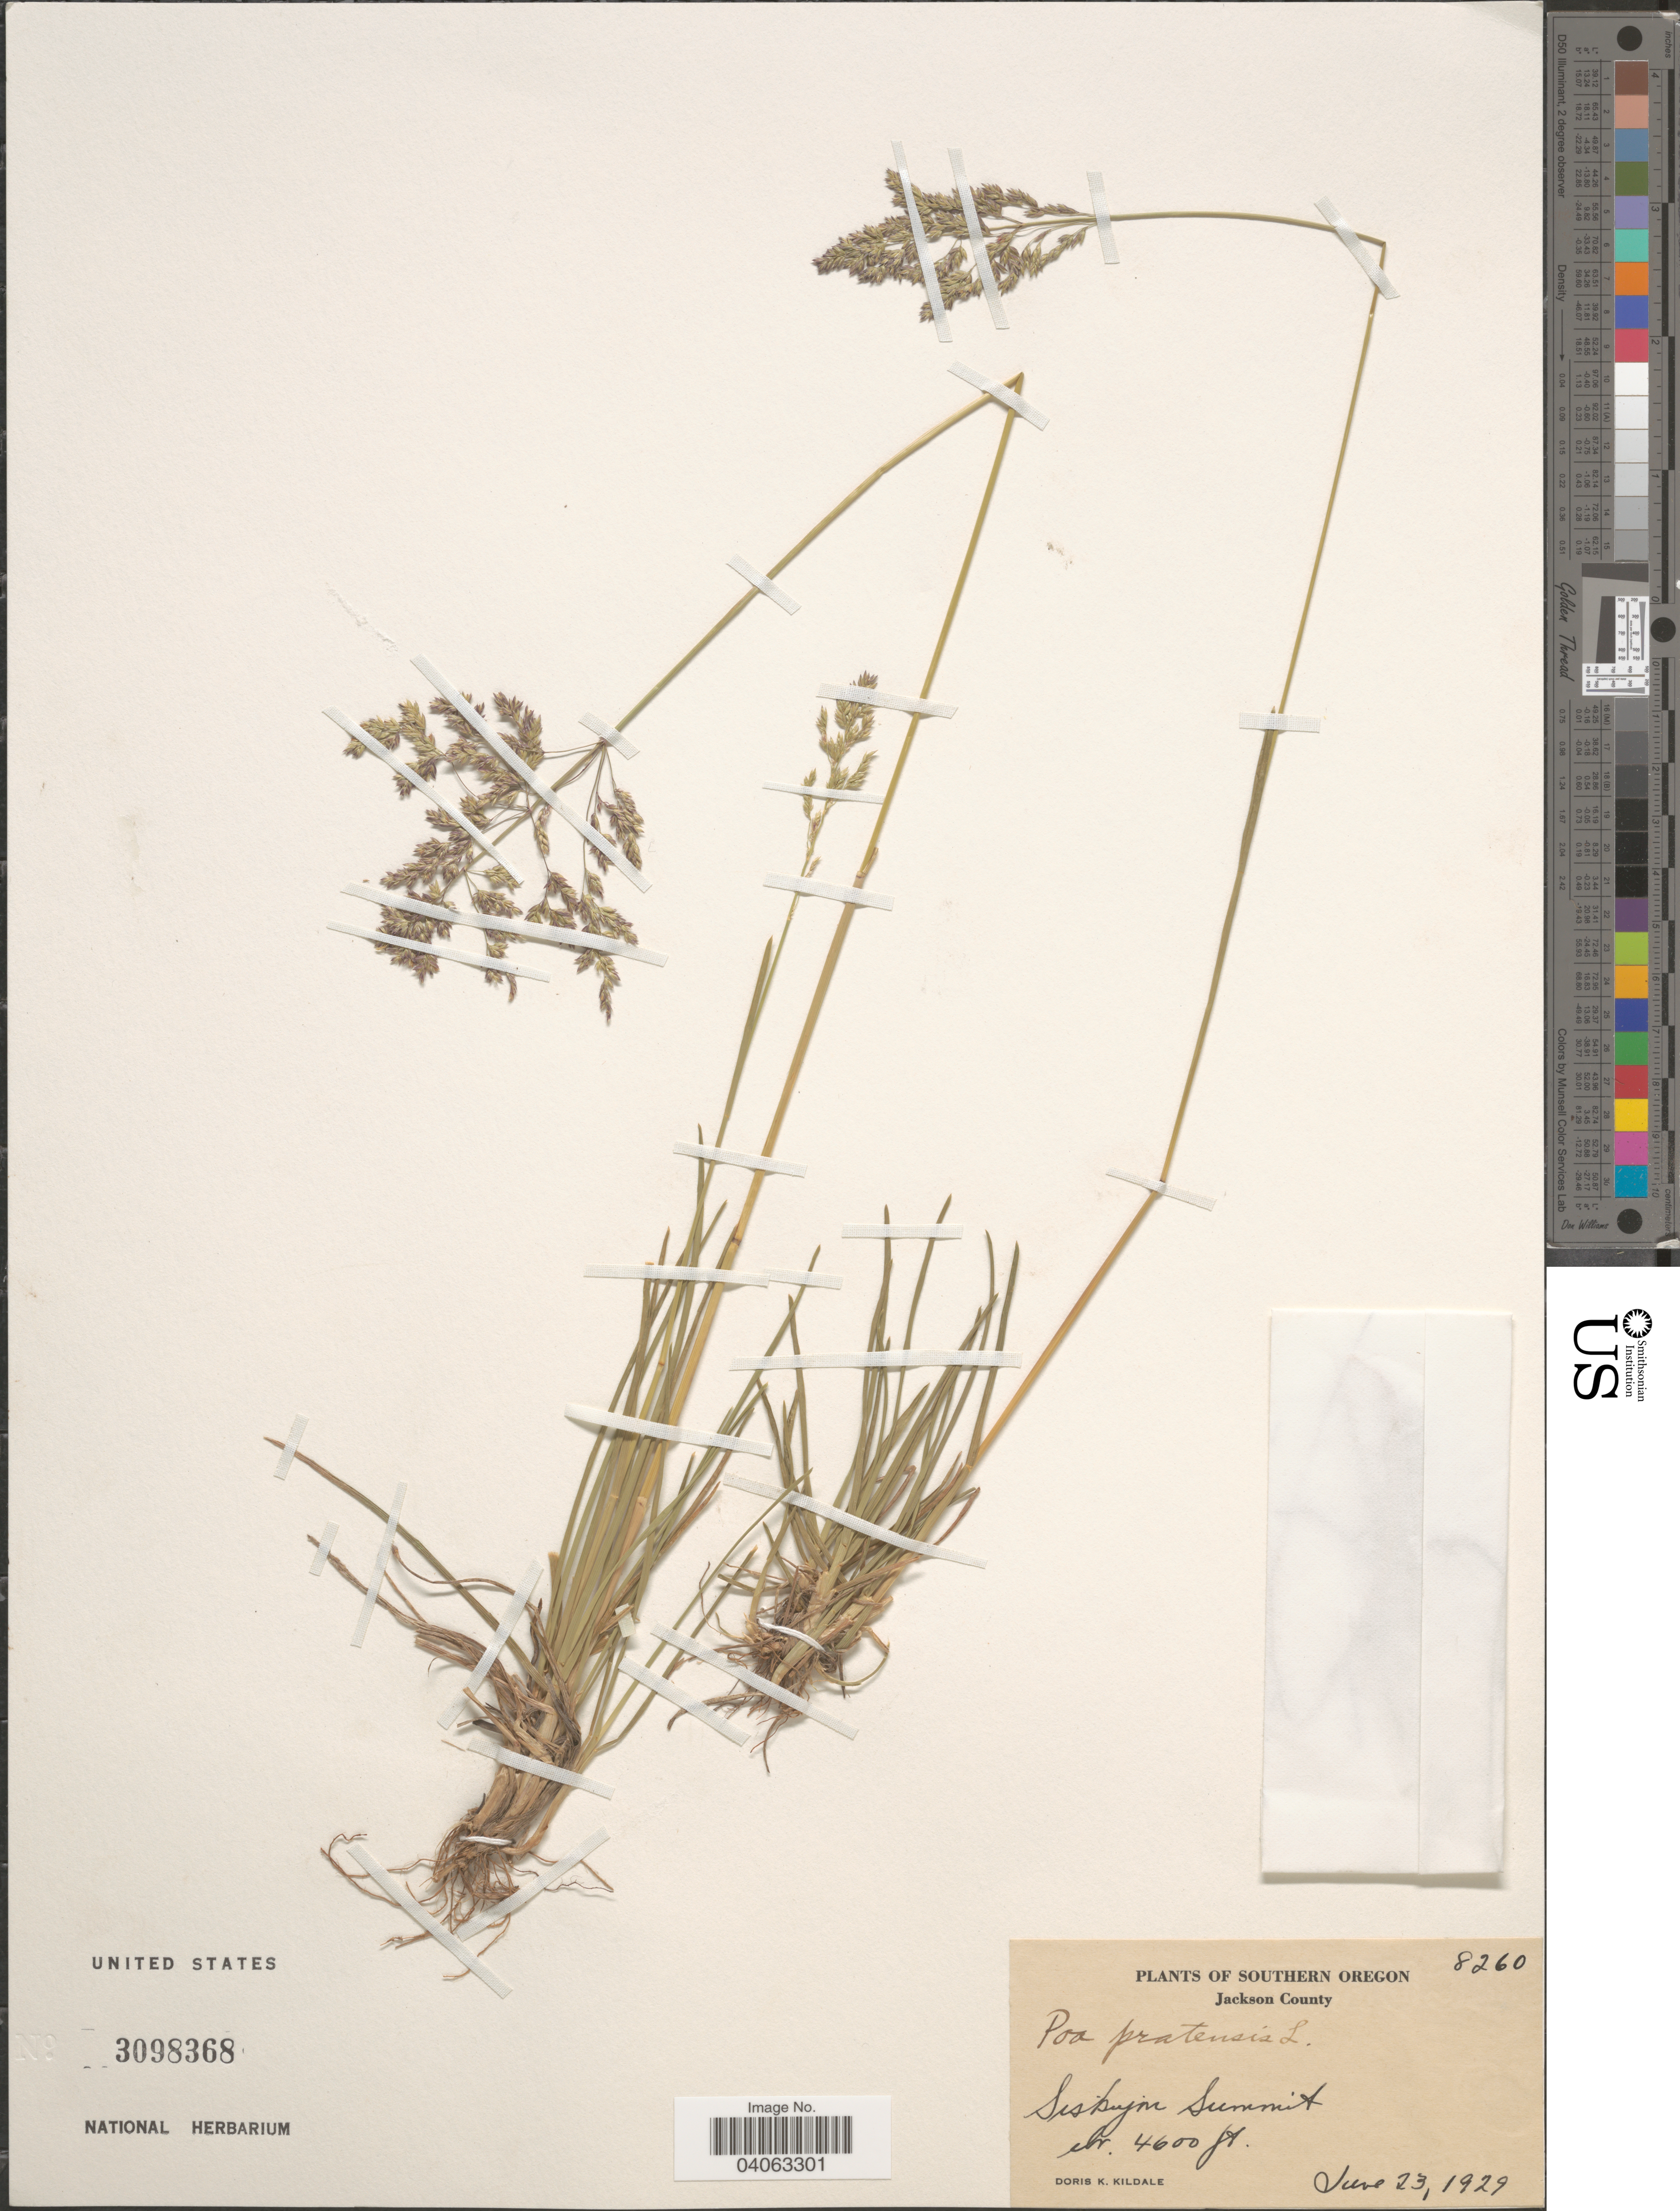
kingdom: Plantae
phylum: Tracheophyta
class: Liliopsida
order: Poales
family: Poaceae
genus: Poa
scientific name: Poa pratensis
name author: L.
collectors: D. Kildale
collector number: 8260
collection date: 1929-06-23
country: United States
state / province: Oregon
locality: Southern Oregon. Jackson County. Siskiyou Summit.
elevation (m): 1402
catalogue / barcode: US 3098368